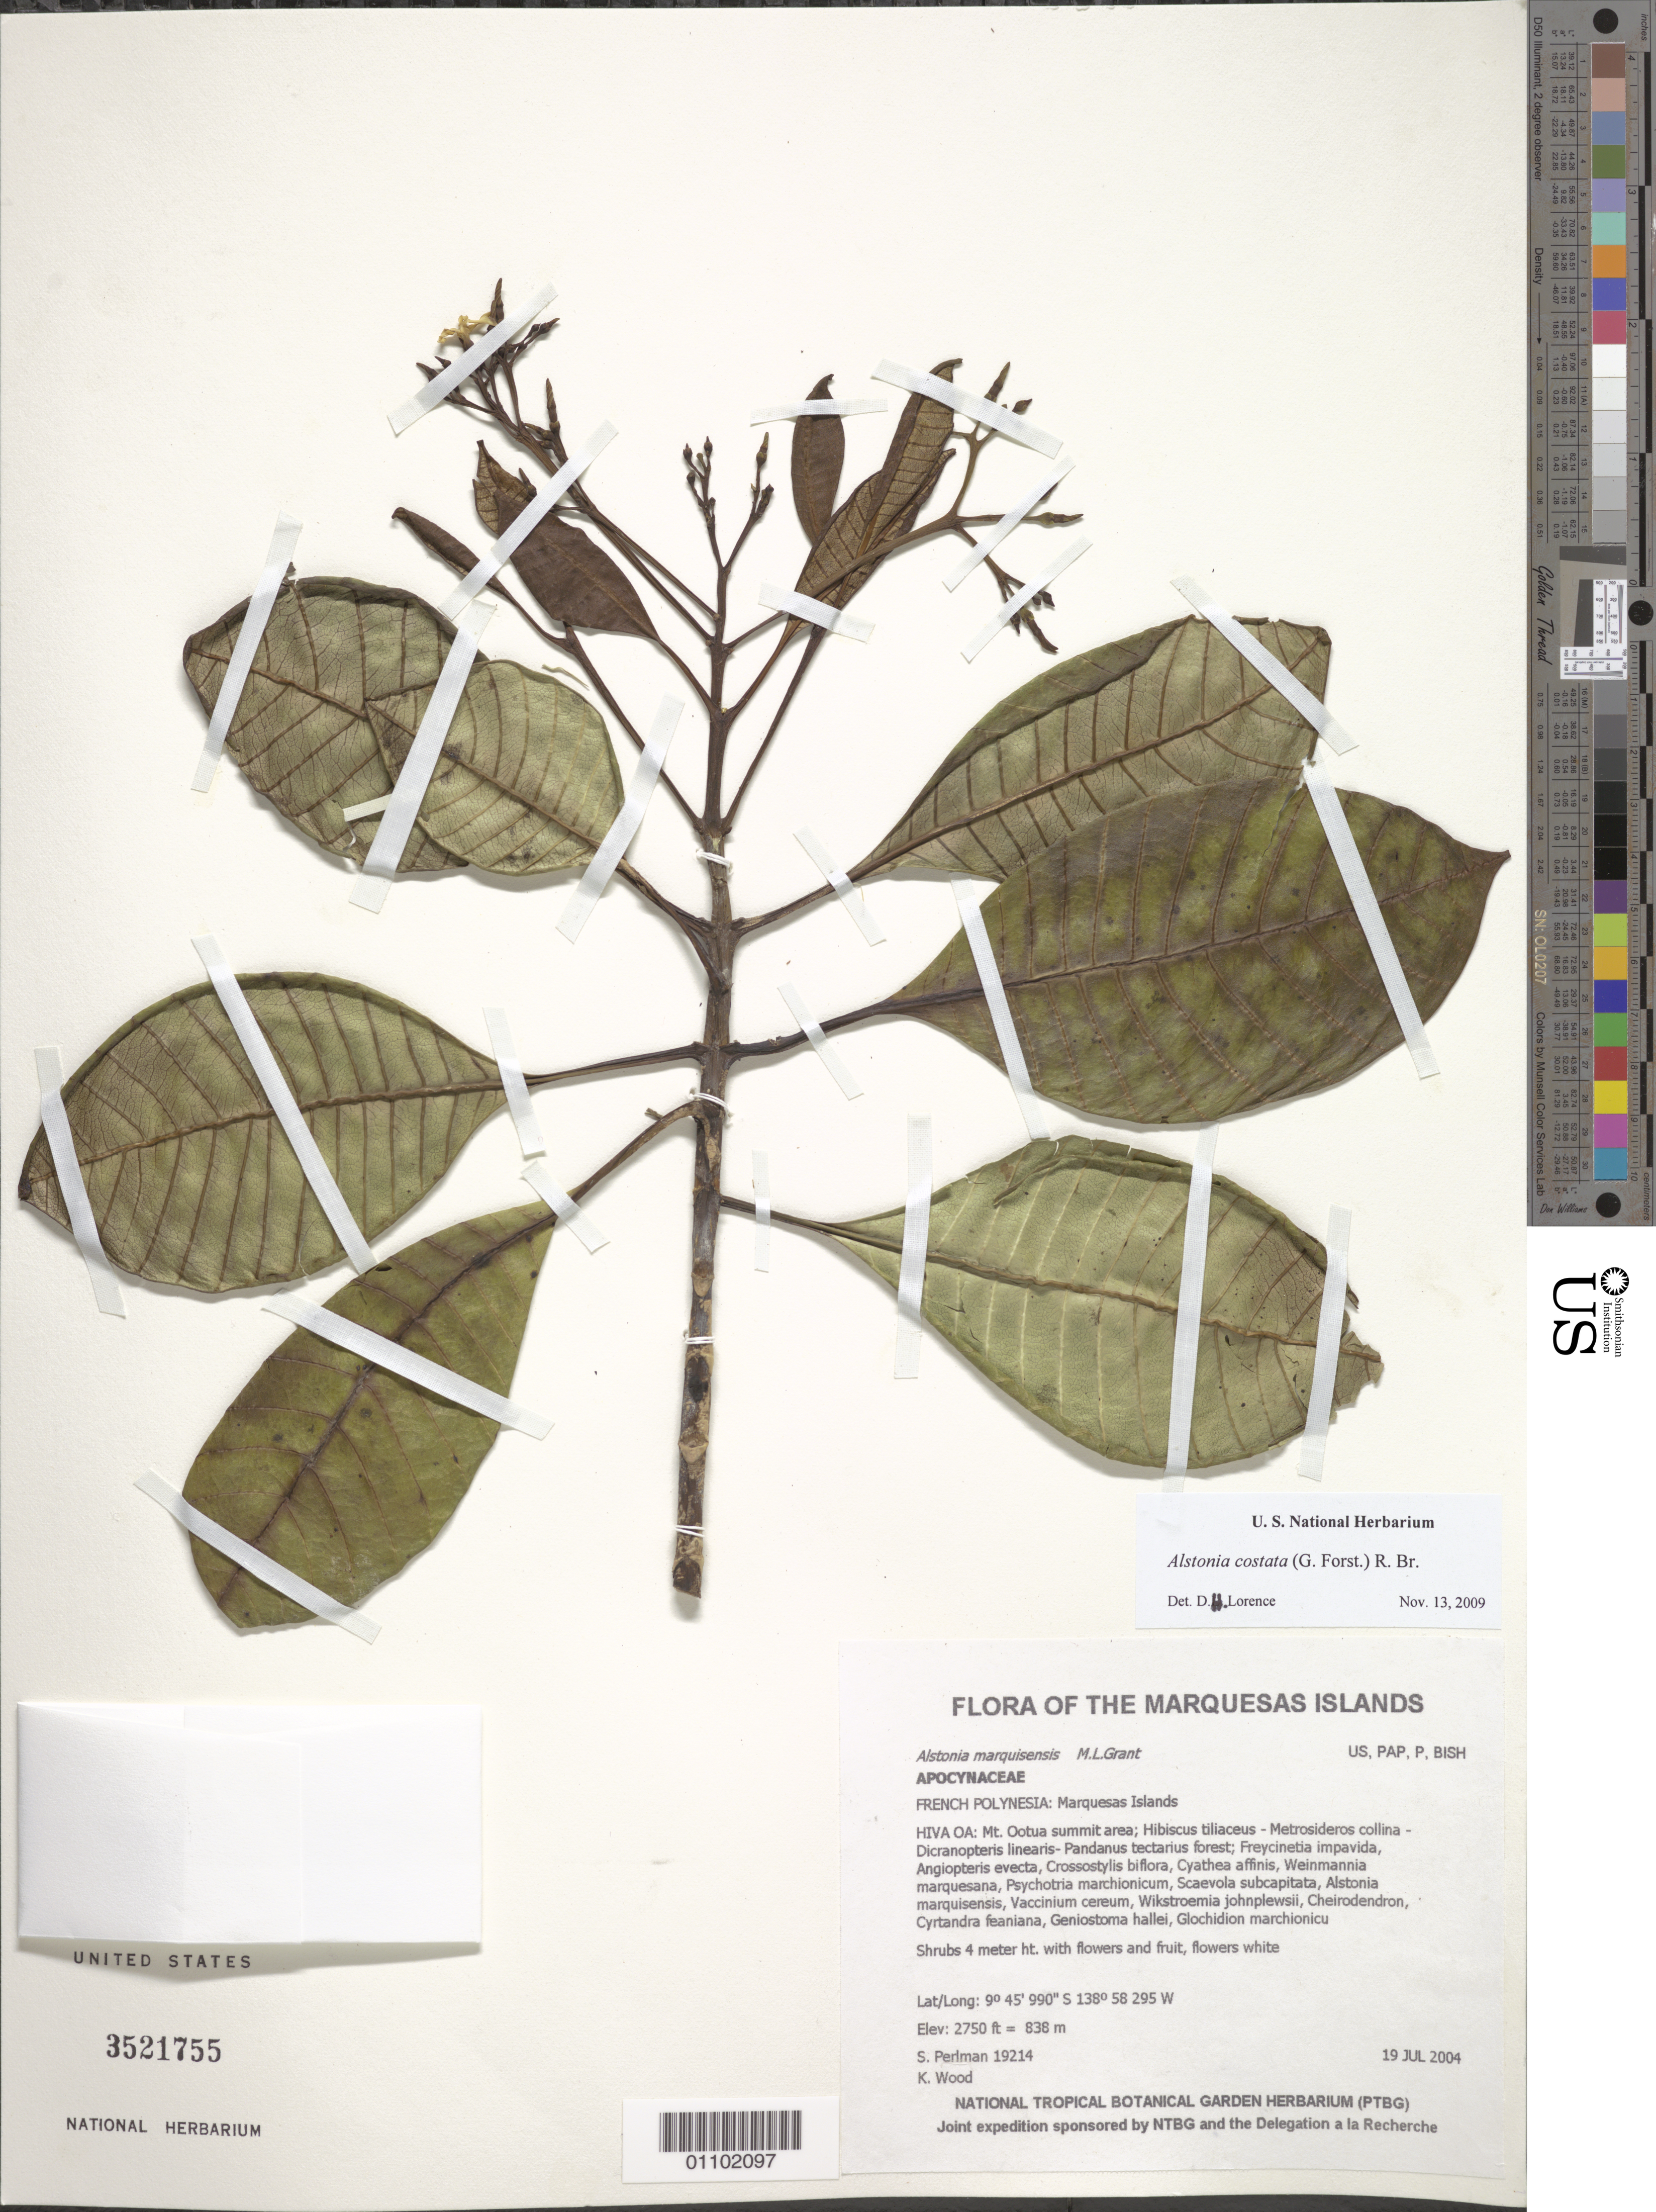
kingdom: Plantae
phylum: Tracheophyta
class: Magnoliopsida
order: Gentianales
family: Apocynaceae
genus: Alstonia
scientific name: Alstonia costata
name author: (G. Forst.) R. Br.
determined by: Lorence, David H., (PTBG), National Tropical Botanical Garden (UNITED STATES)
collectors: S. P. Perlman & K. R. Wood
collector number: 19214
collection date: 2004-07-19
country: French Polynesia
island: Hiva Oa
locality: Mt. Ootua summit area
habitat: Hibiscus tiliaceus - Metrosideros collina - Dicranopteris linearis- Pandanus tectarius forest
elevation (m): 838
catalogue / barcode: US 3521755